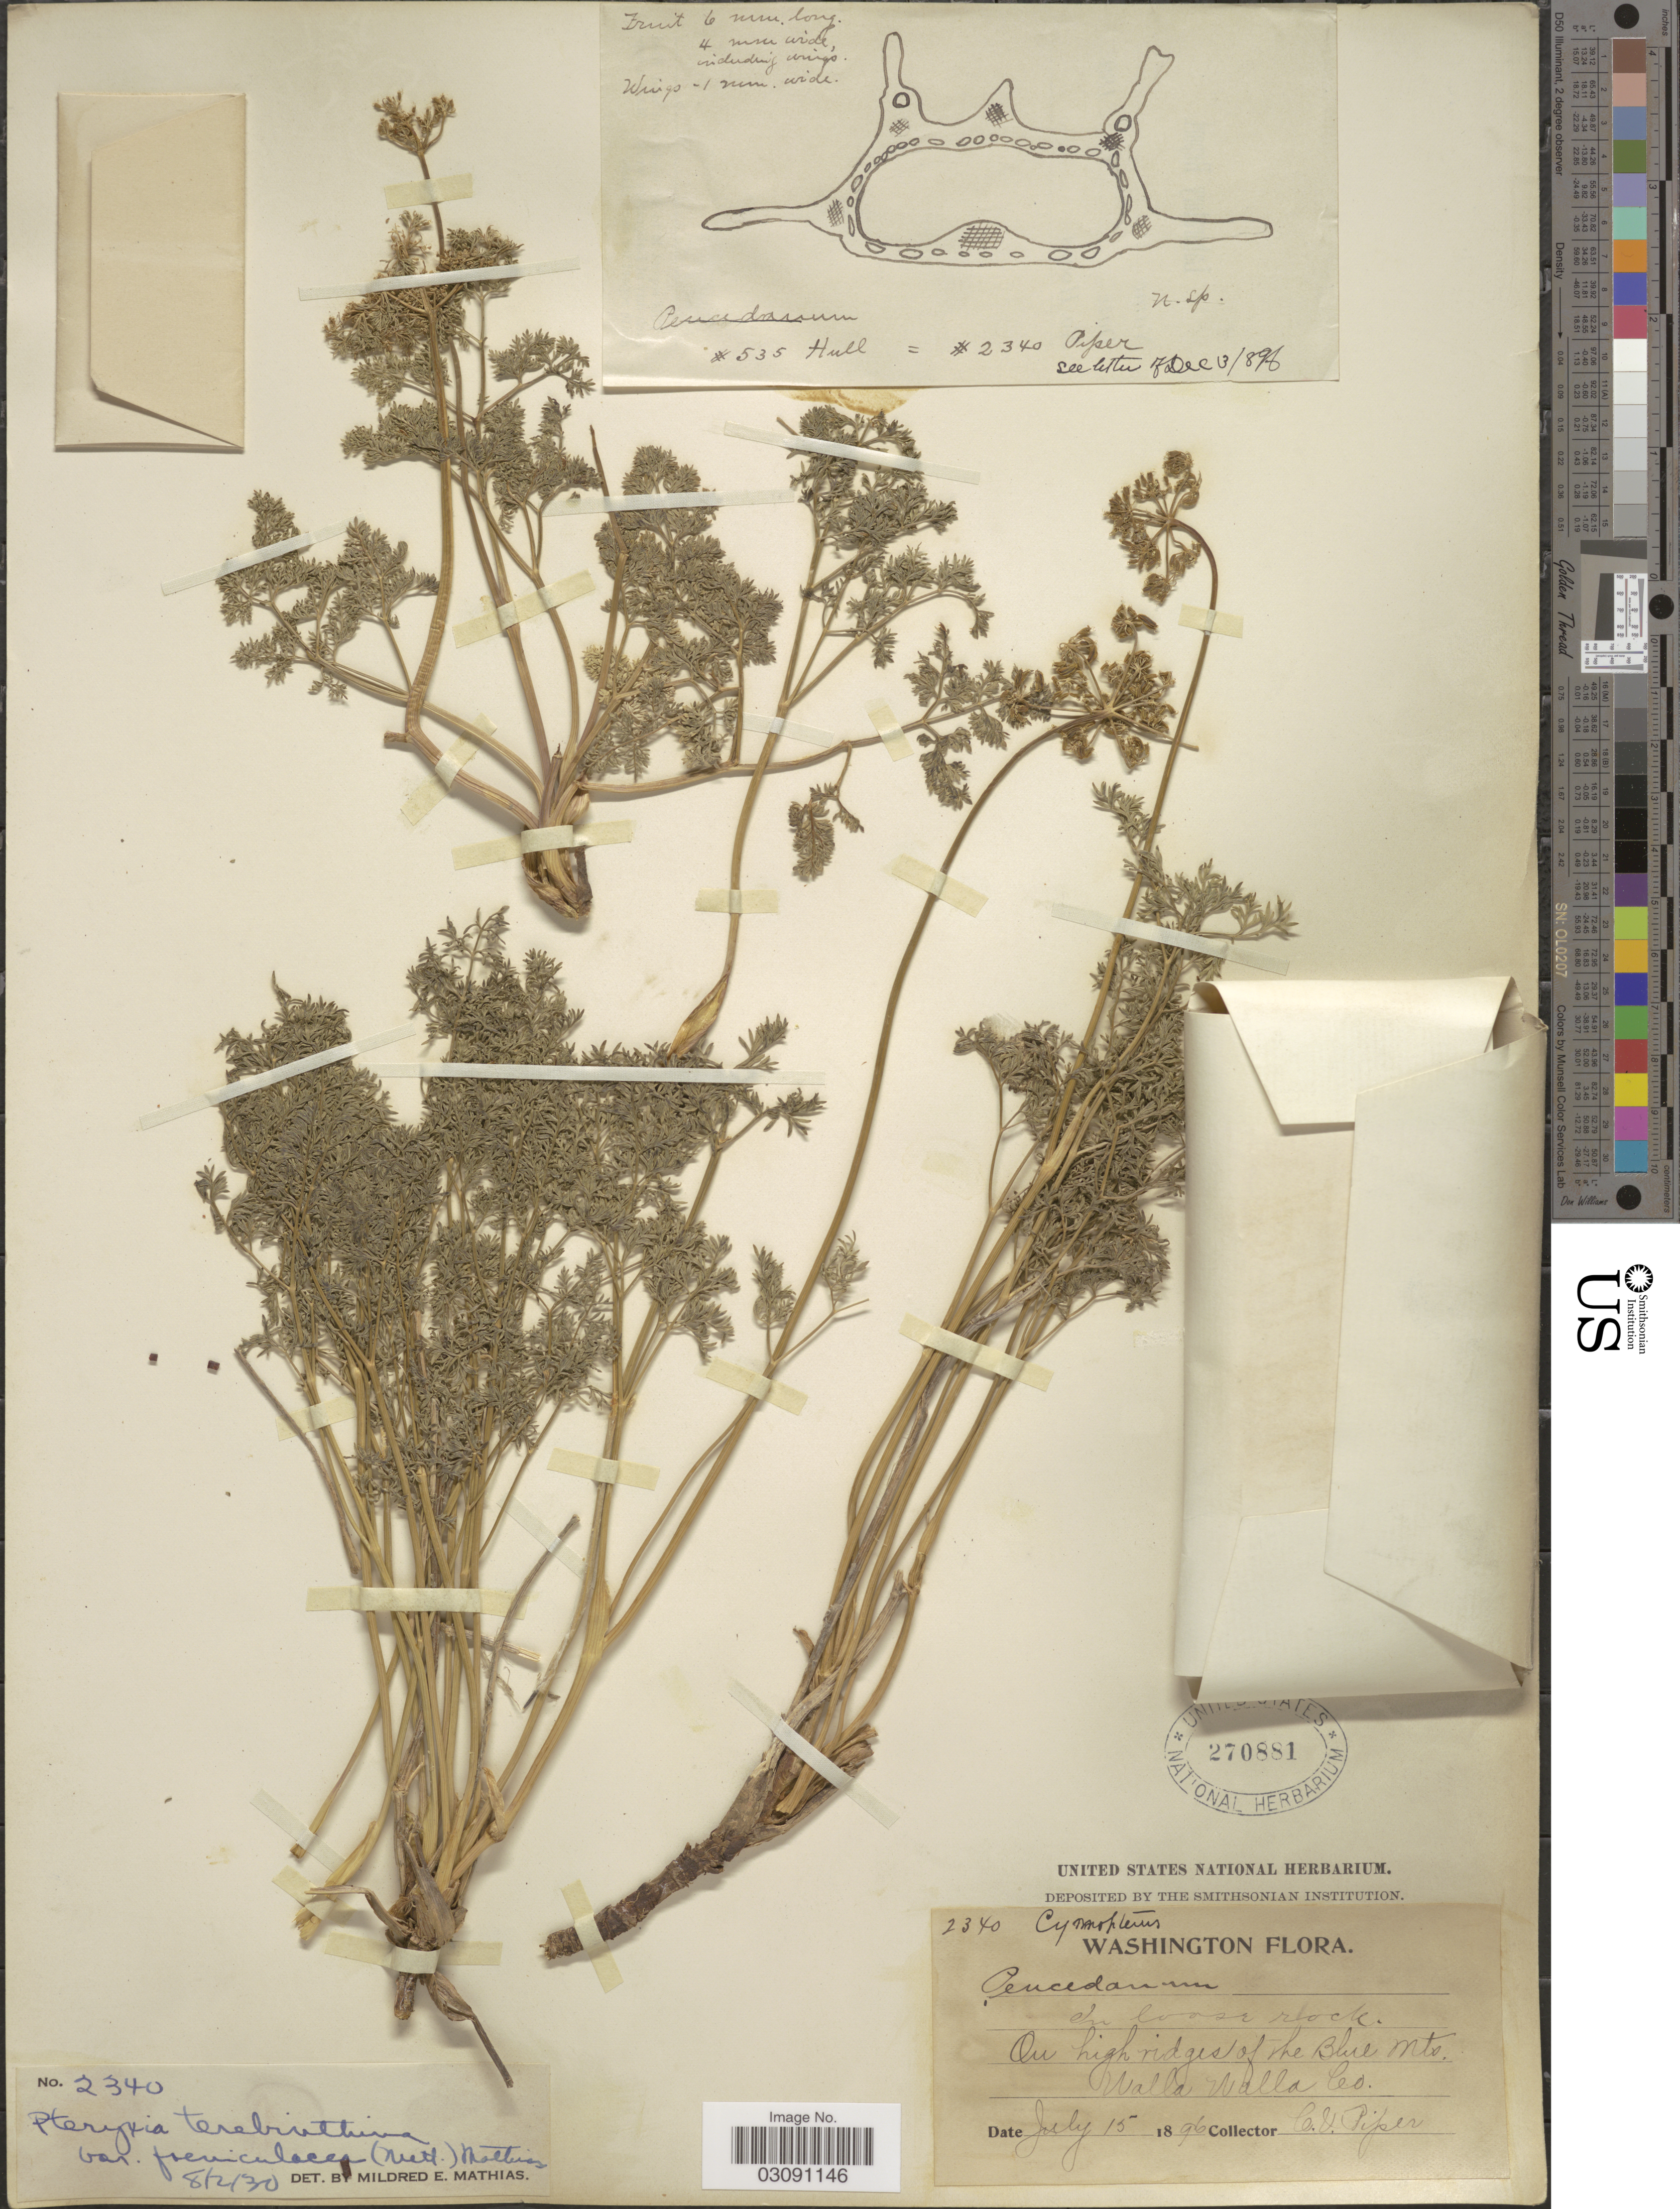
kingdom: Plantae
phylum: Tracheophyta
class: Magnoliopsida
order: Apiales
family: Apiaceae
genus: Pteryxia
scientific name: Pteryxia terebinthina var. foeniculacea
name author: (Torr. & A. Gray) Mathias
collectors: C. V. Piper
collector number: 2340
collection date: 1896-07-15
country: United States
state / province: Washington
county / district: Walla Walla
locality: On high ridges of the Blue Mts., Walla Walla Co.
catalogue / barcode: US 270881